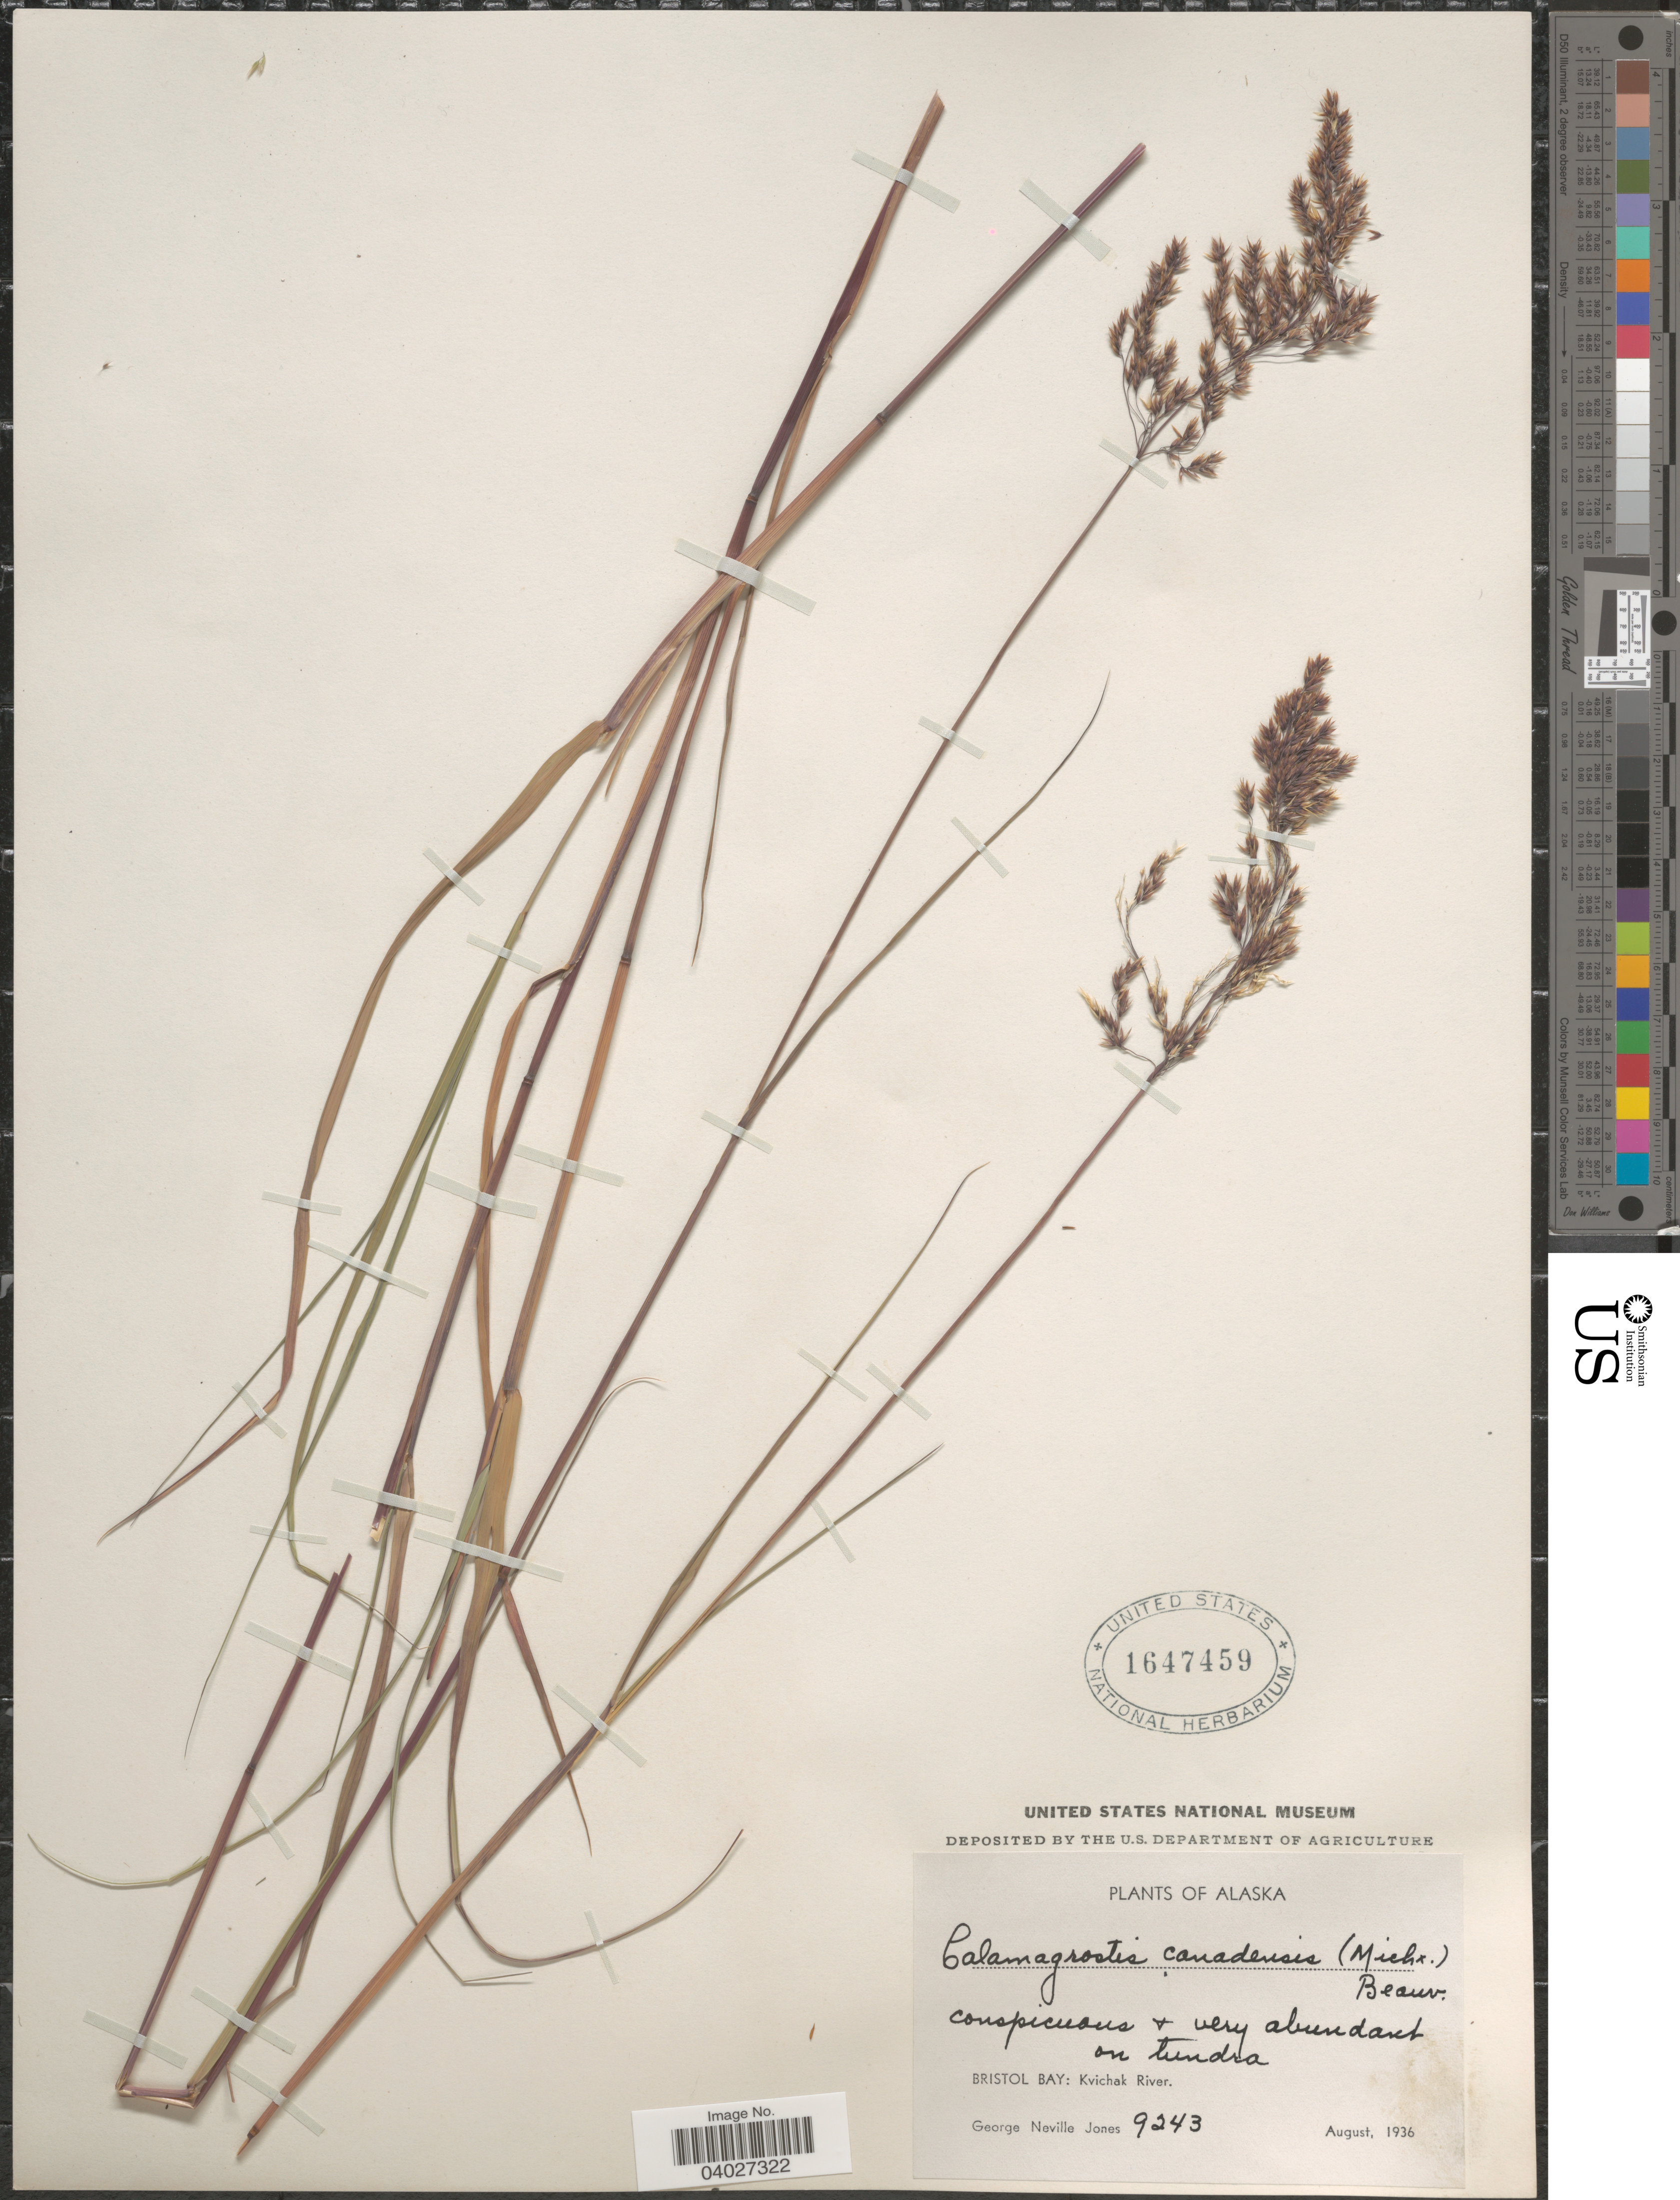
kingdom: Plantae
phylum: Tracheophyta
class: Liliopsida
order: Poales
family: Poaceae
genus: Calamagrostis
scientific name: Calamagrostis canadensis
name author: (Michx.) P. Beauv.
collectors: G. N. Jones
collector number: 9243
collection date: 1936-08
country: United States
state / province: Alaska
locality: Bristol Bay; Kvichak River.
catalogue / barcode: US 1647459